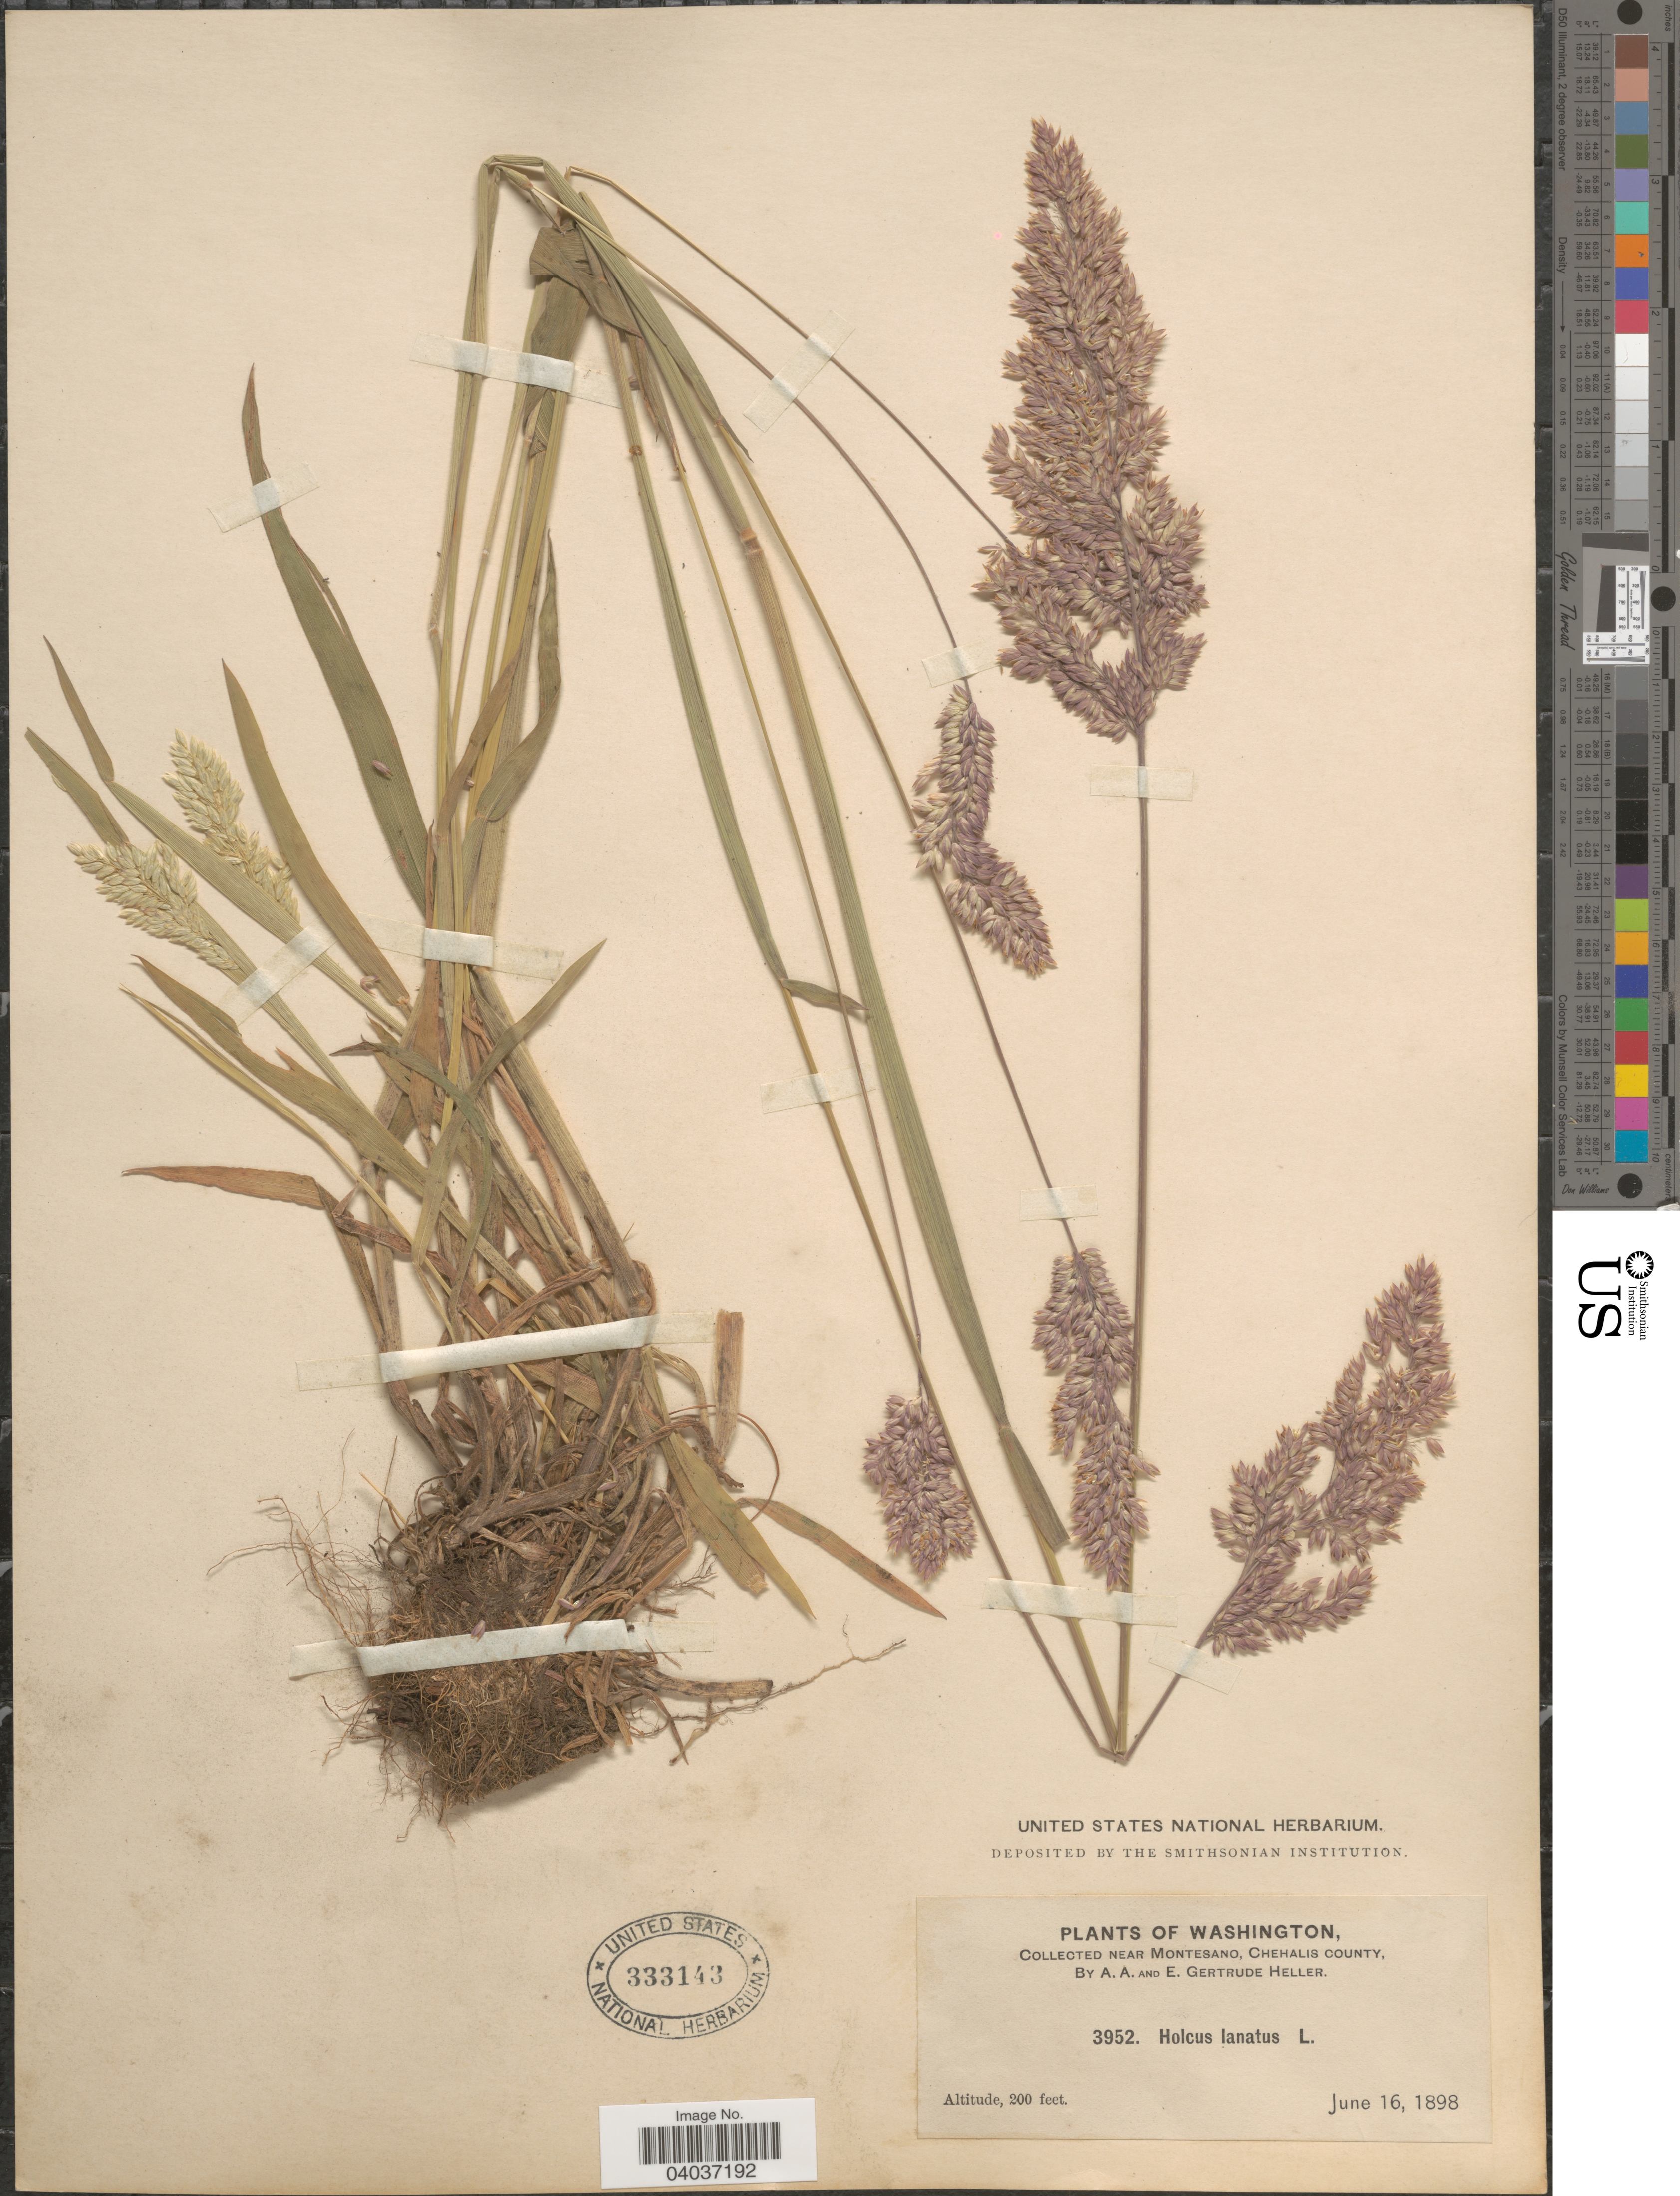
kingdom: Plantae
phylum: Tracheophyta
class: Liliopsida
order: Poales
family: Poaceae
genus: Holcus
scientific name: Holcus lanatus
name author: L.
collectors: A. A. Heller & E. G. Heller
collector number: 3952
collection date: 1898-06-16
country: United States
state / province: Washington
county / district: Grays Harbor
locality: Near Montesano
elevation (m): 61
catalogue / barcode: US 333143